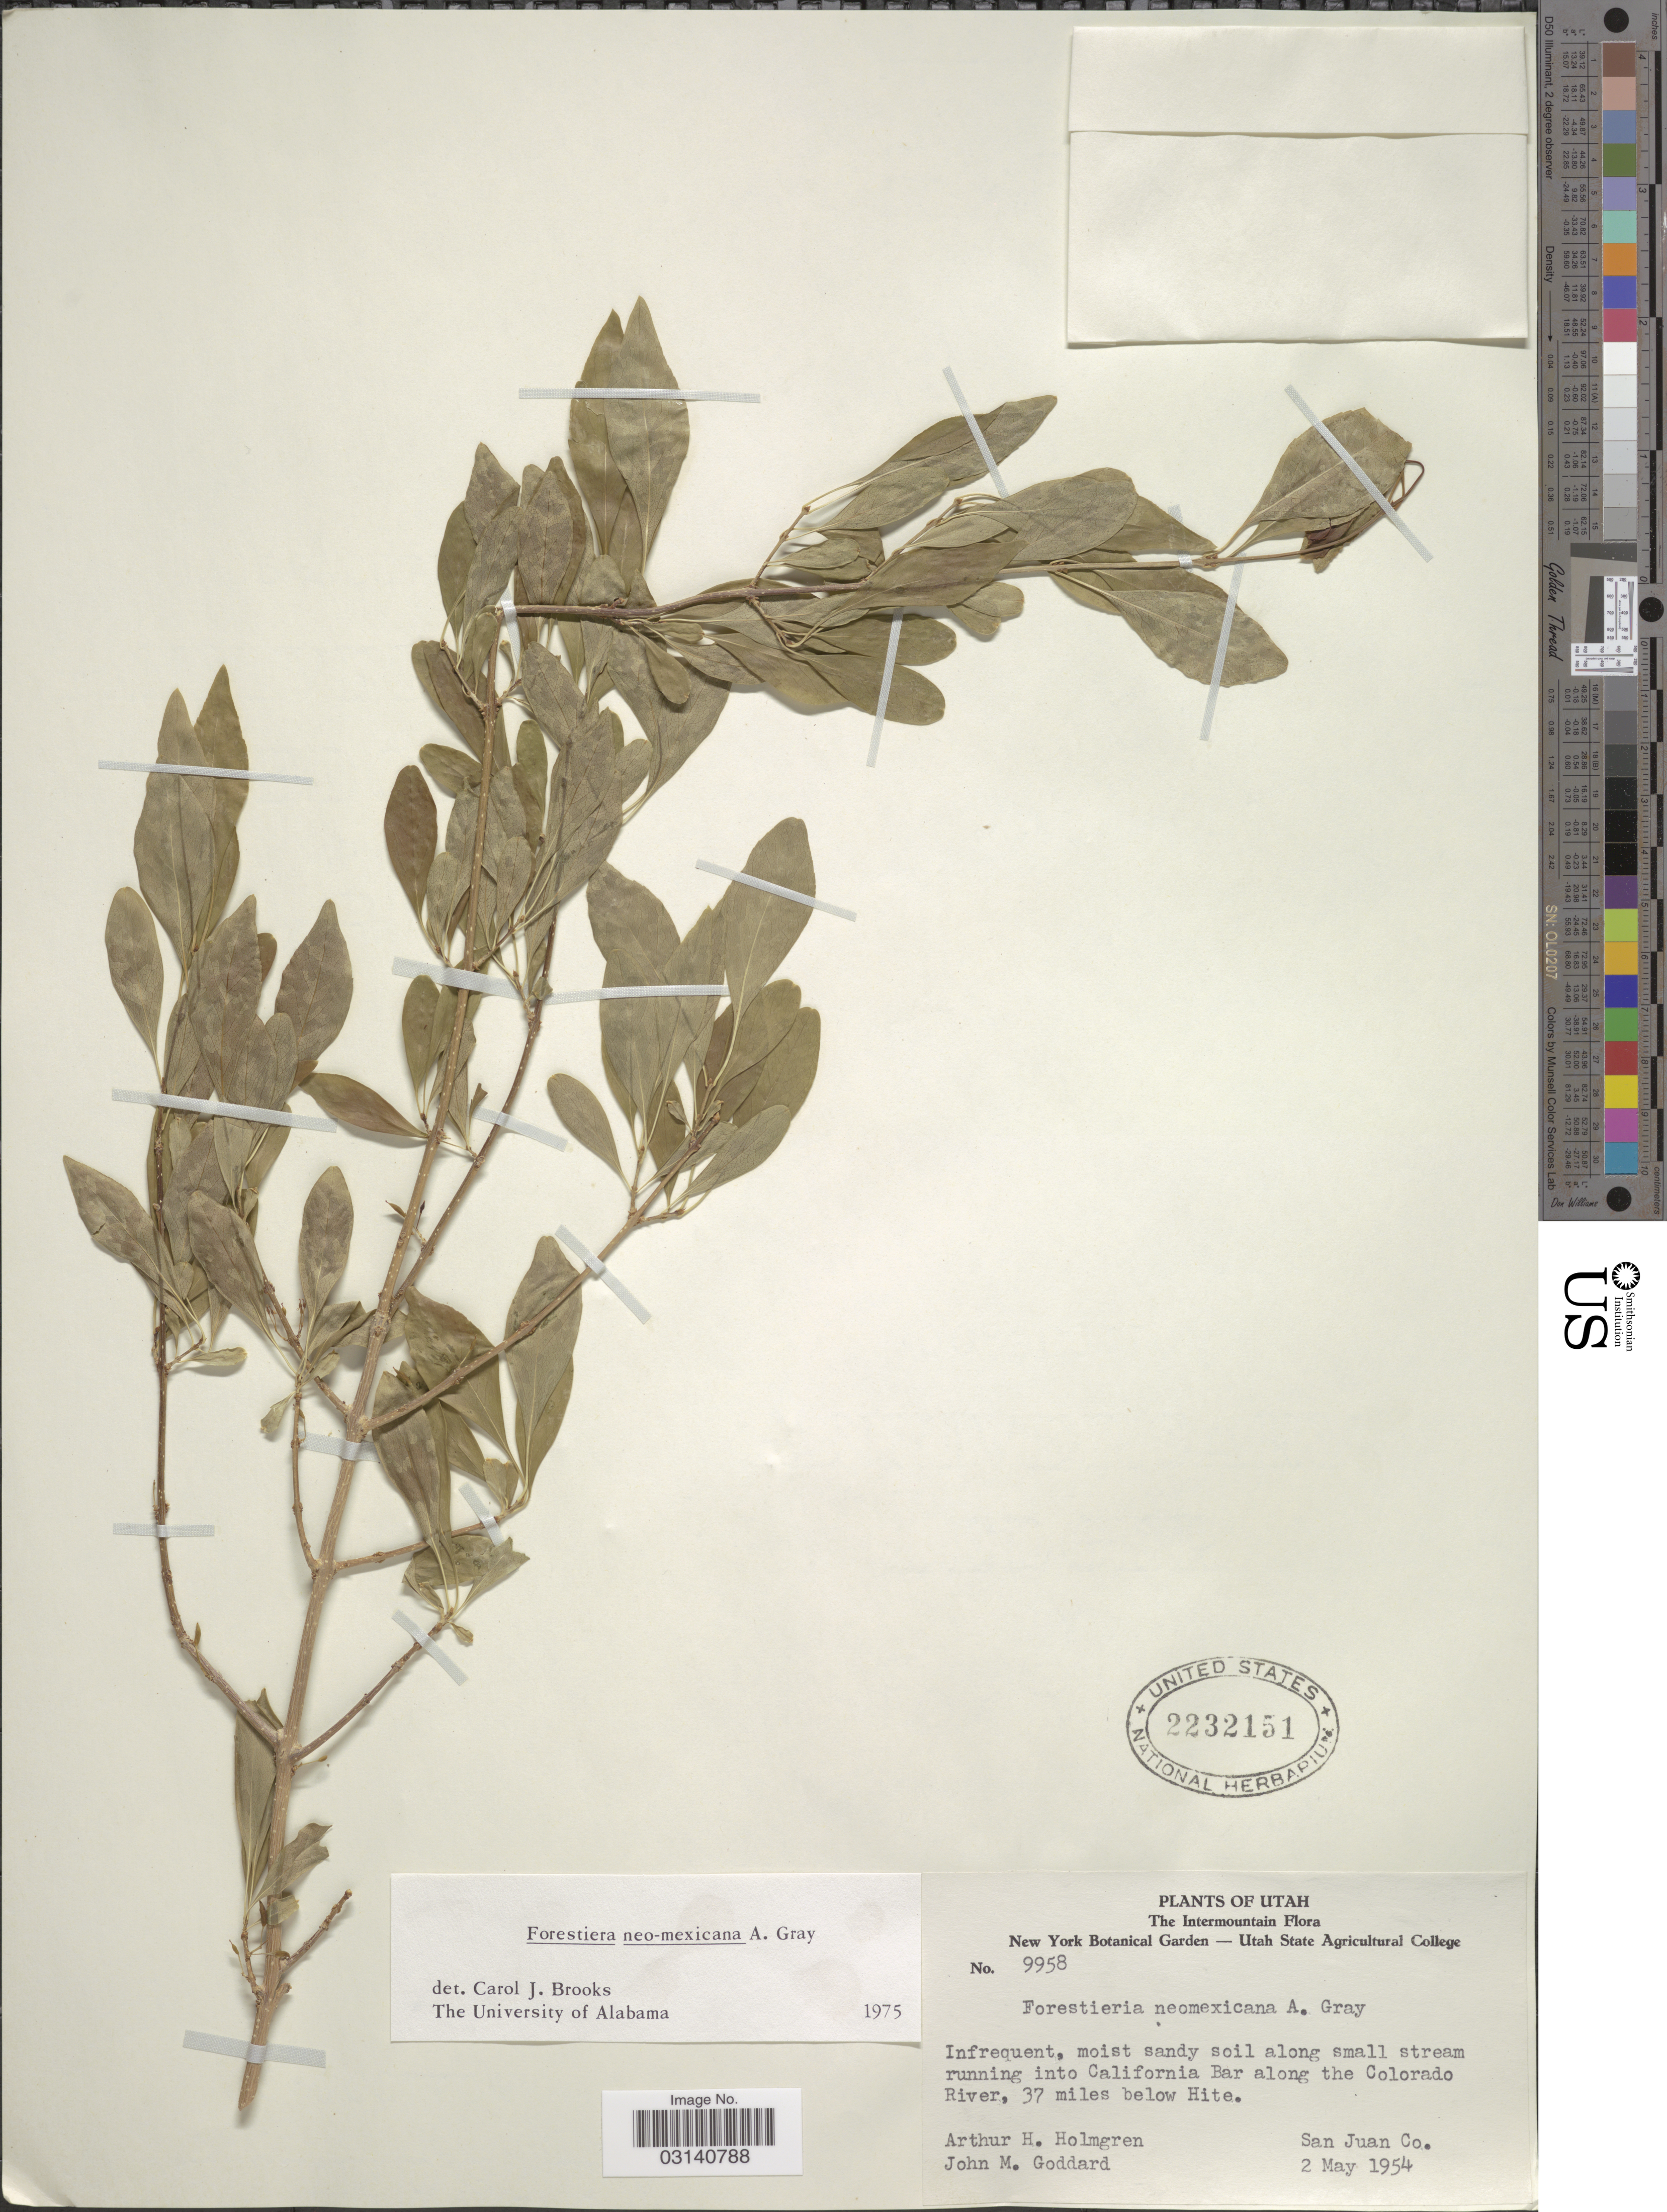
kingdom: Plantae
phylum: Tracheophyta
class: Magnoliopsida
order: Lamiales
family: Oleaceae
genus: Forestiera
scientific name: Forestiera neomexicana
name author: A. Gray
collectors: A. H. Holmgren & J. Goddard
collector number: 9958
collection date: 1954-05-02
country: United States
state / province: Utah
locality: The Intermountain. Along small stream running into California Bar along the Colorado River, 37 miles below Hite. San Juan Co.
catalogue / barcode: US 2232151